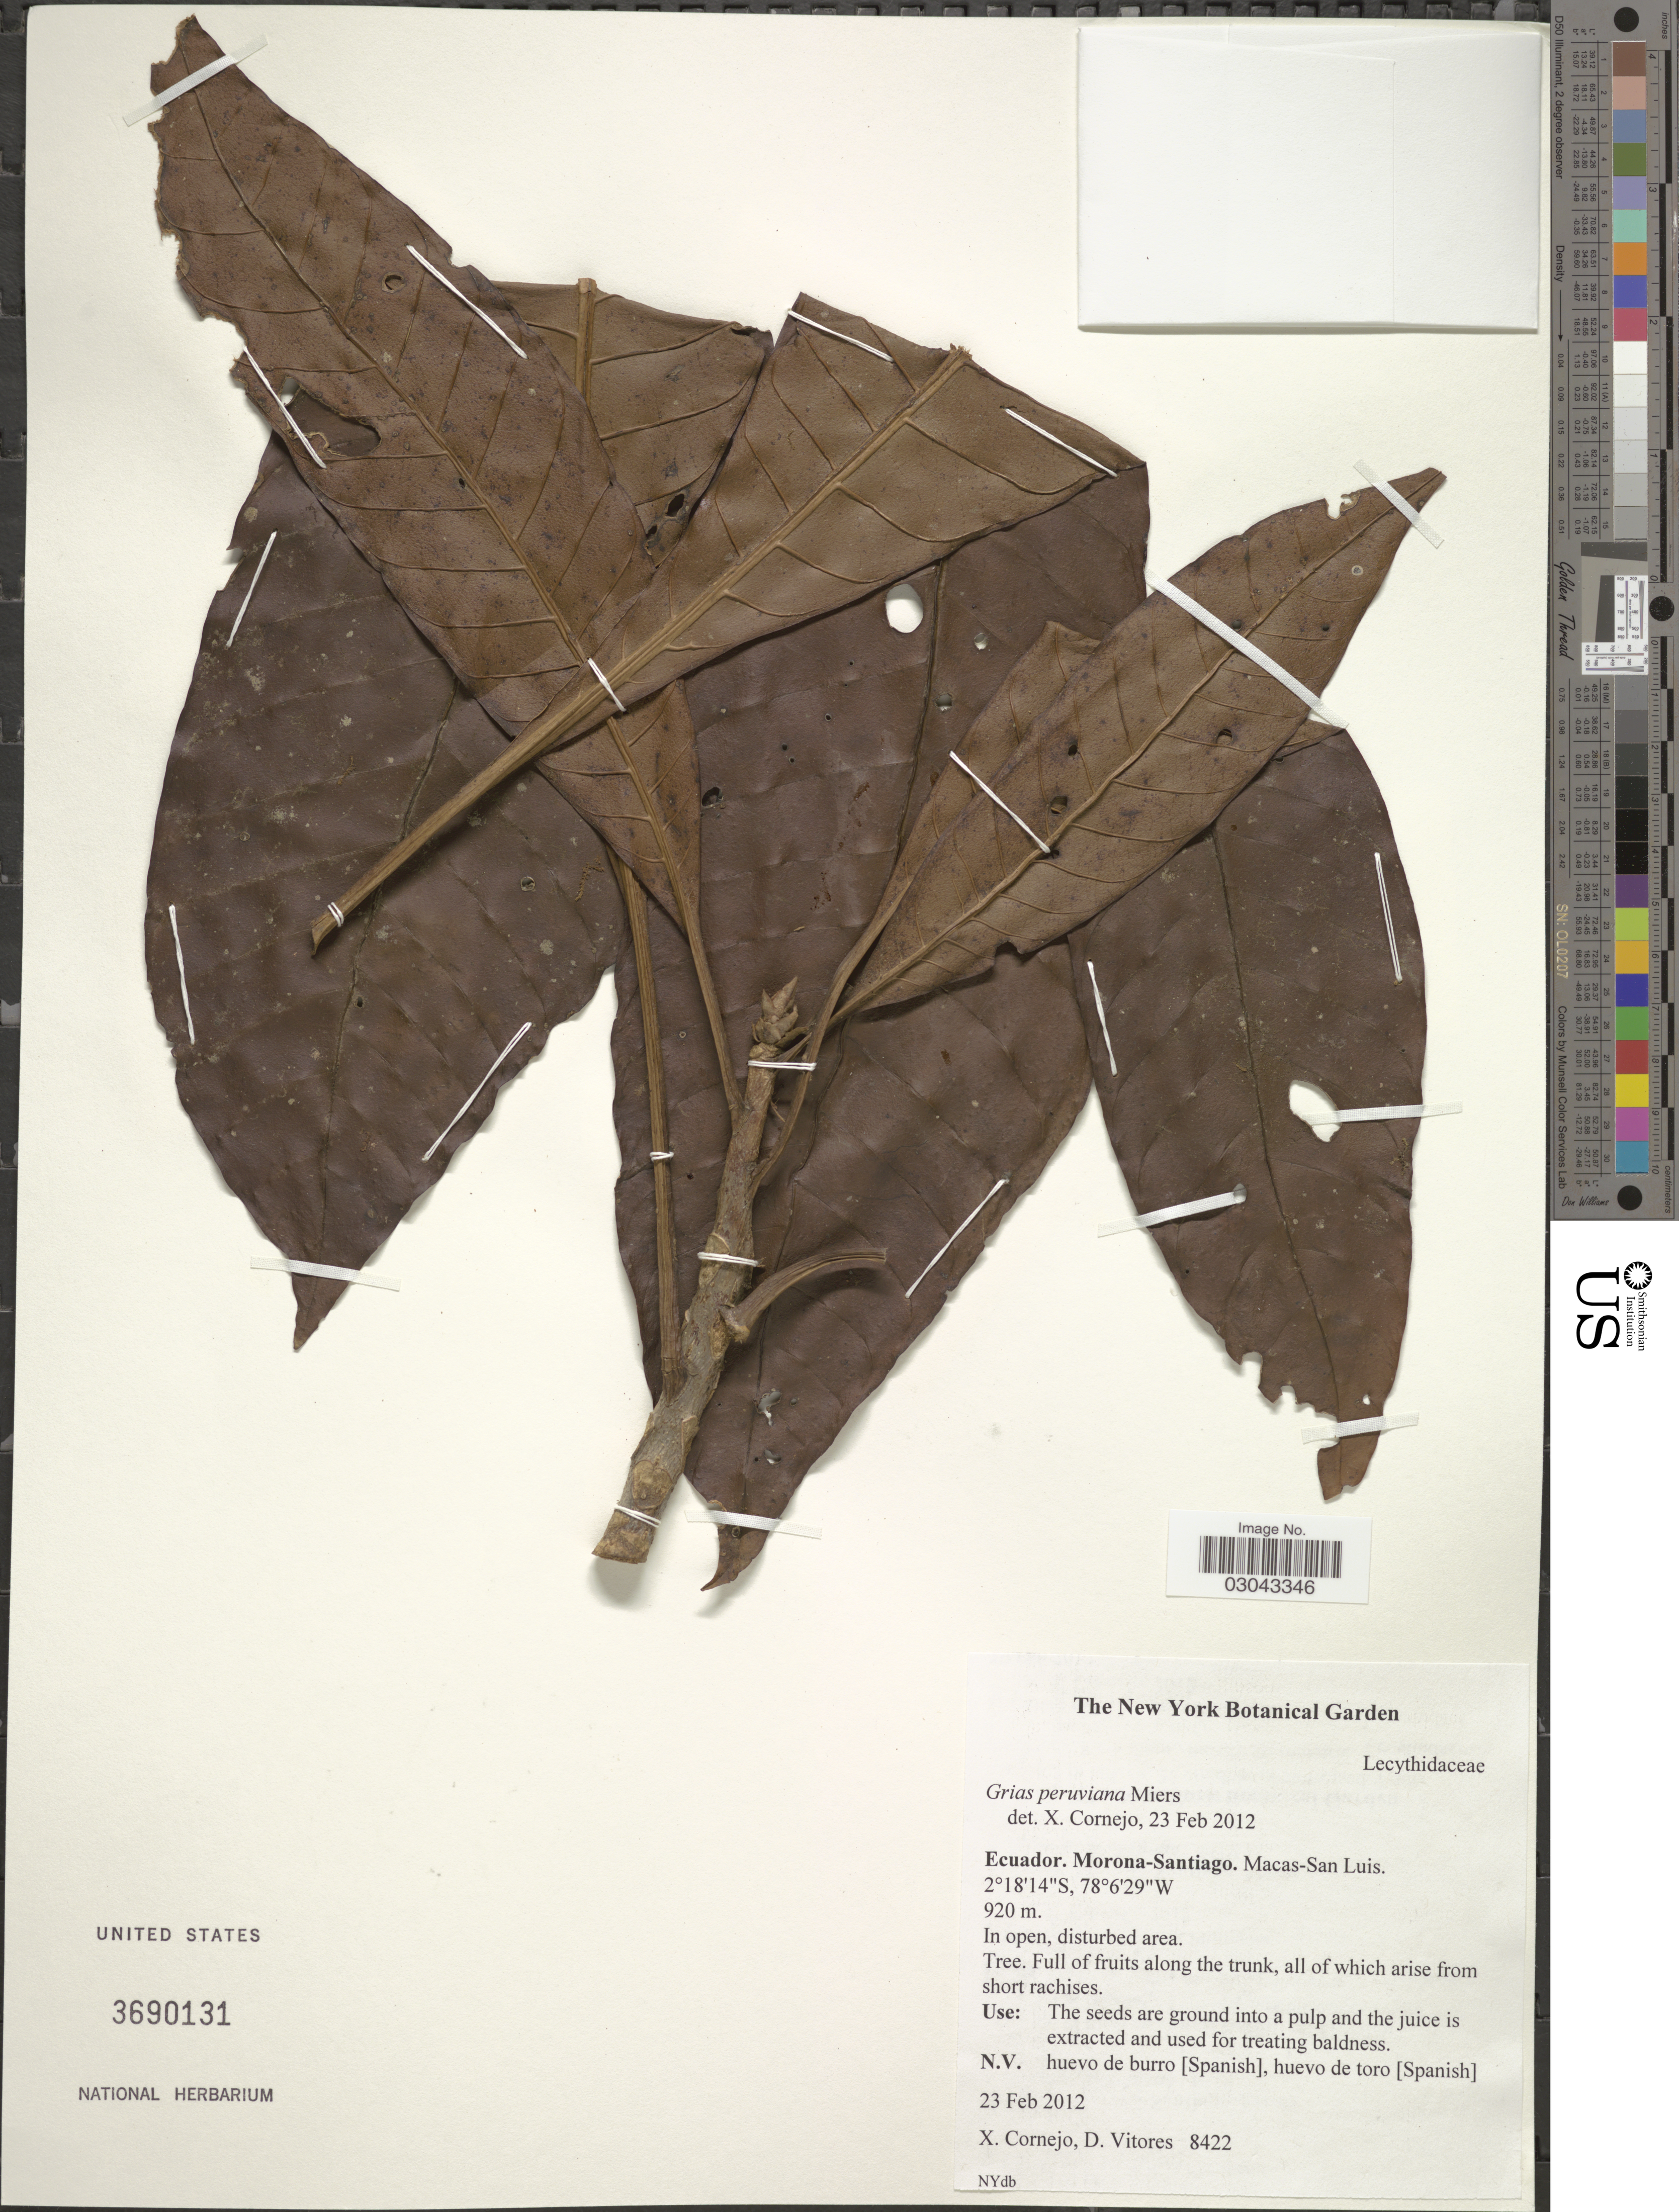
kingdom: Plantae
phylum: Tracheophyta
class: Magnoliopsida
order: Ericales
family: Lecythidaceae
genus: Grias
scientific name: Grias peruviana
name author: Miers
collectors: X. F. Cornejo & D. Vitores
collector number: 8422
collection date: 2012-02-23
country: Ecuador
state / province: Morona-Santiago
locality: Macas-San Luis.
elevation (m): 920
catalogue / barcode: US 3690131